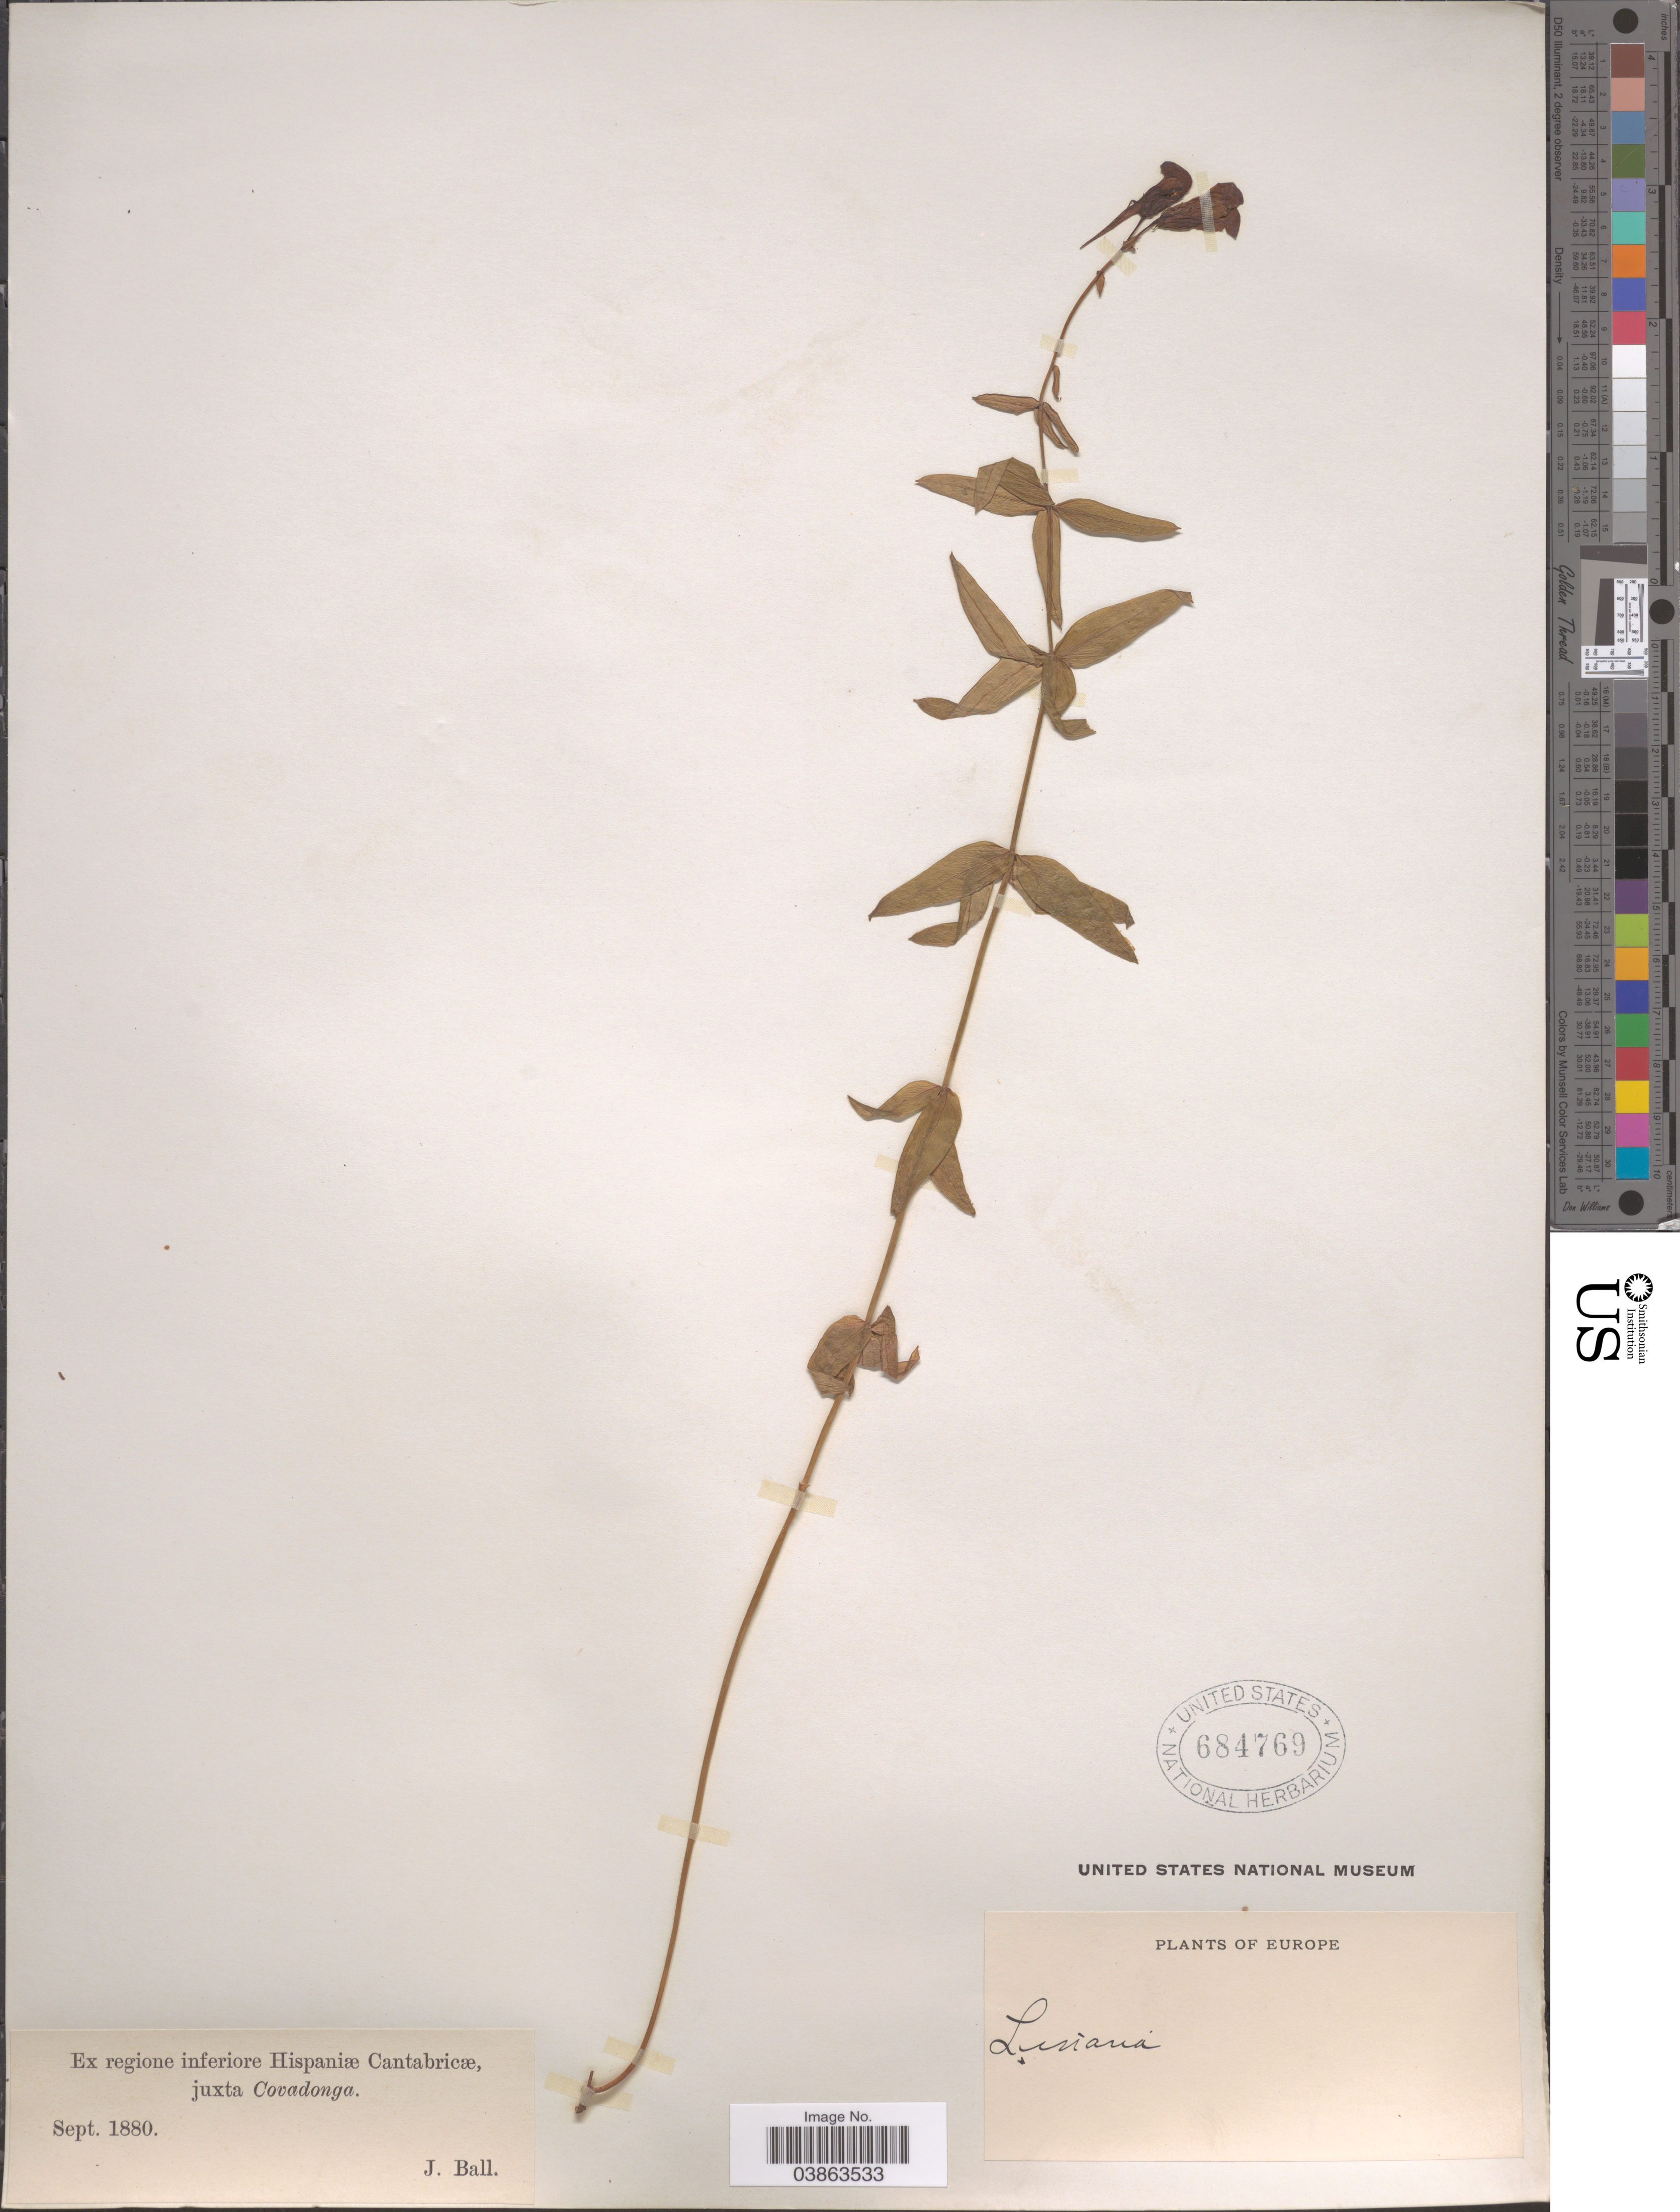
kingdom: Plantae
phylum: Tracheophyta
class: Magnoliopsida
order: Lamiales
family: Plantaginaceae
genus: Linaria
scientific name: Linaria sp.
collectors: J. Ball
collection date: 1880-09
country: Spain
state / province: Cantabria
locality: Ex regione inferiore Hispaniae Cantabricae, juxta Covadonga. Europe.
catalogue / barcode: US 684769